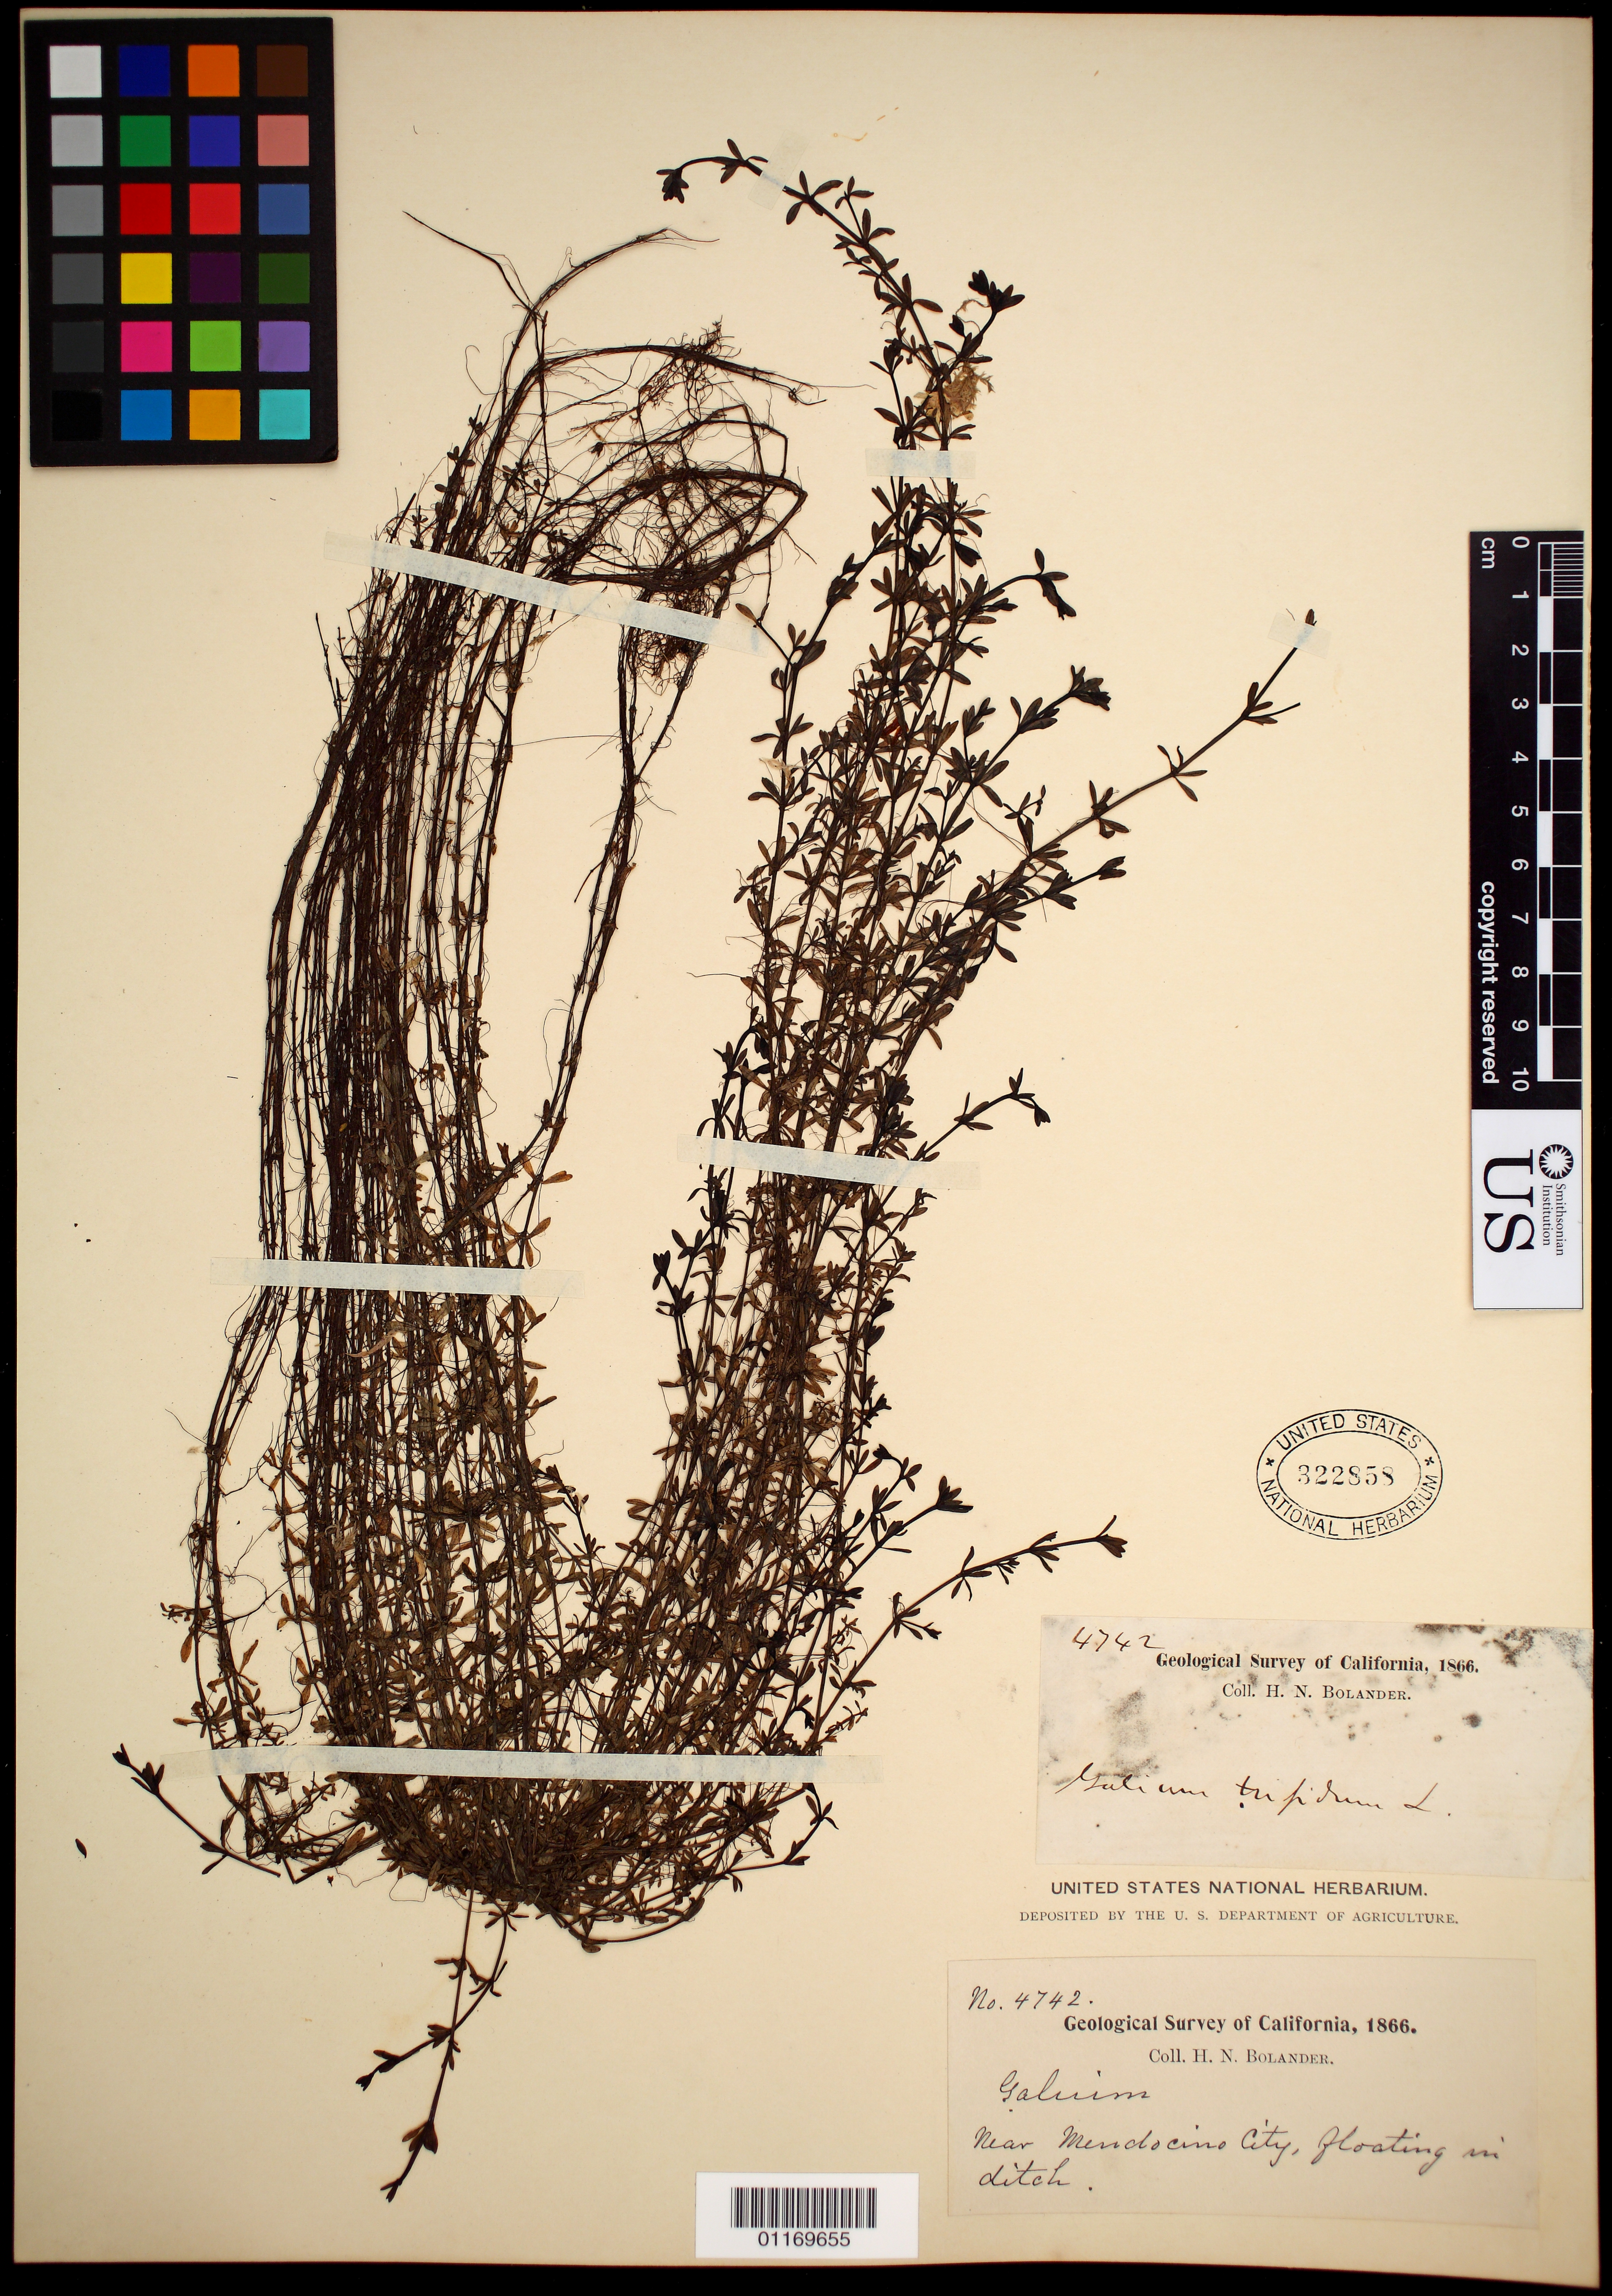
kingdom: Plantae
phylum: Tracheophyta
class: Magnoliopsida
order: Gentianales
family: Rubiaceae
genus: Galium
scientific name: Galium trifidum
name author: L.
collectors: H. Bolander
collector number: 4742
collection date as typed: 1866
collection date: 1866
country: United States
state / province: California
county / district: Mendocino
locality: near Mendocino City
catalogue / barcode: US 322858